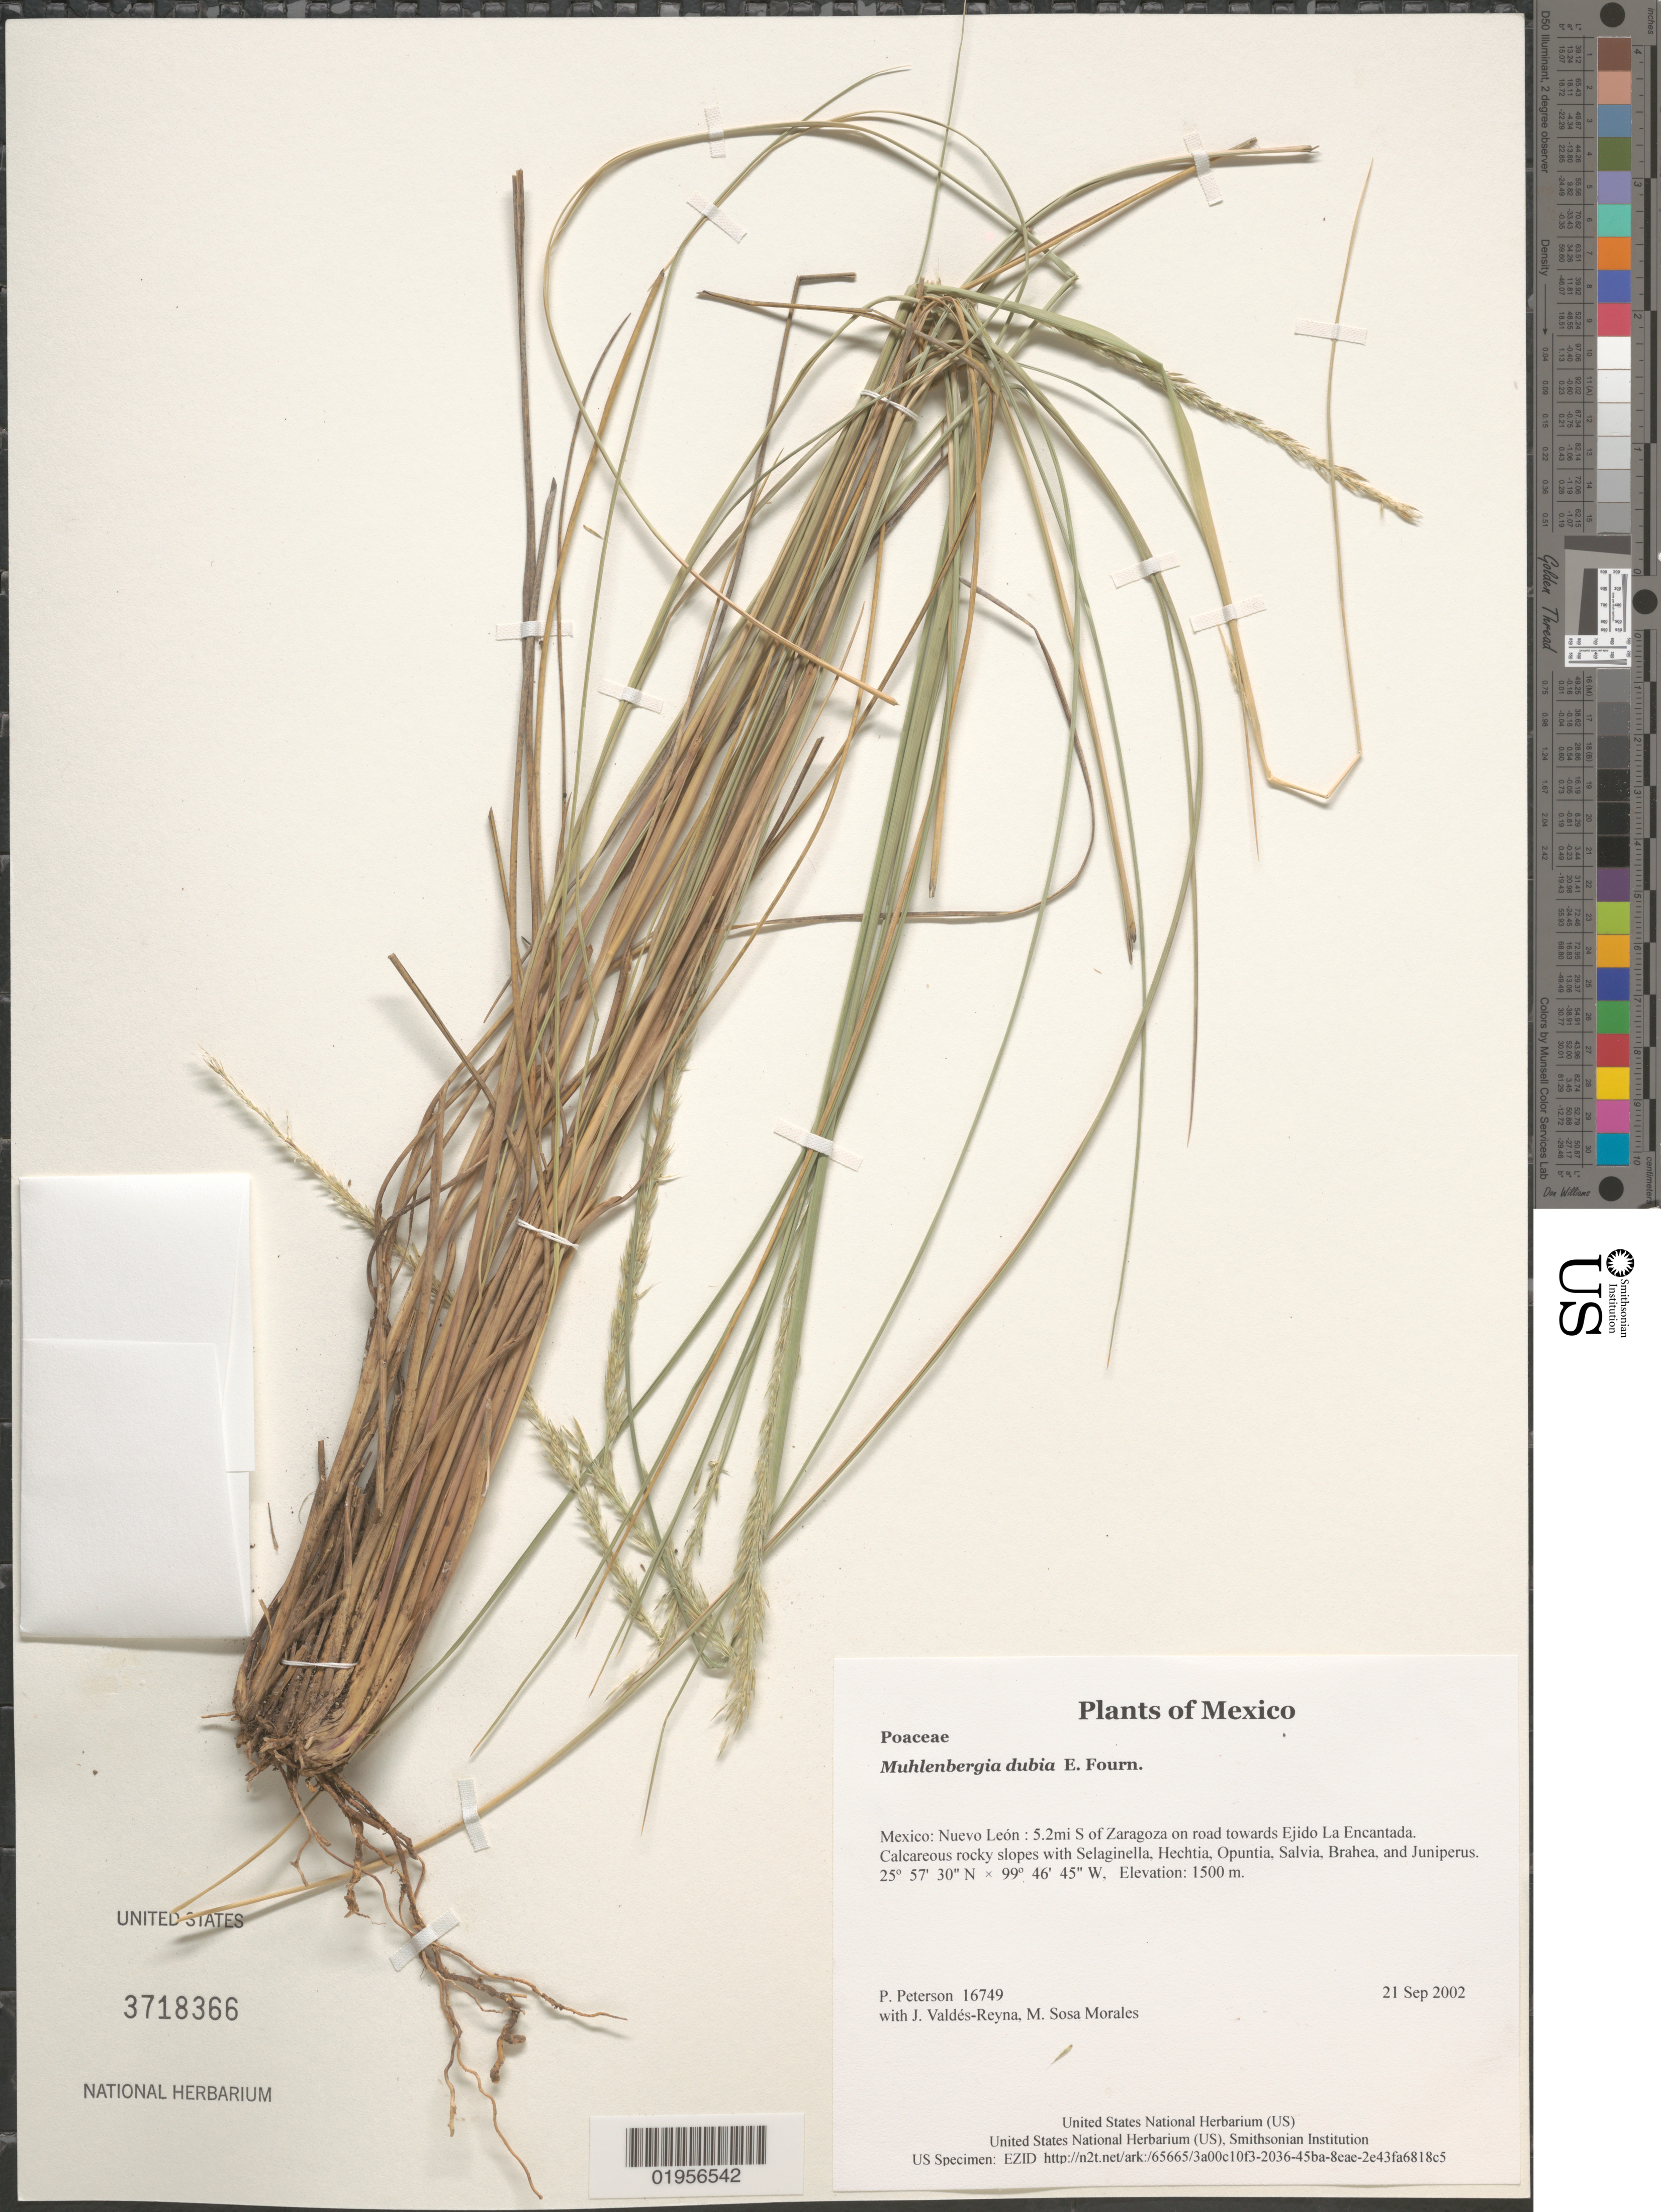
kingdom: Plantae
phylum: Tracheophyta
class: Liliopsida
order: Poales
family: Poaceae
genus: Muhlenbergia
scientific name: Muhlenbergia dubia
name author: E. Fourn.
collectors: P. M. Peterson, J. Valdés-Reyna & M. Sosa Morales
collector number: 16749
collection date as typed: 21 Sep 2002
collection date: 2002-09-21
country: Mexico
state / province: Nuevo León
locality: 5.2mi S of Zaragoza on road towards Ejido La Encantada. Calcareous rocky slopes with Selaginella, Hechtia, Opuntia, Salvia, Brahea, and Juniperus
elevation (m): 1500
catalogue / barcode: US 3718366